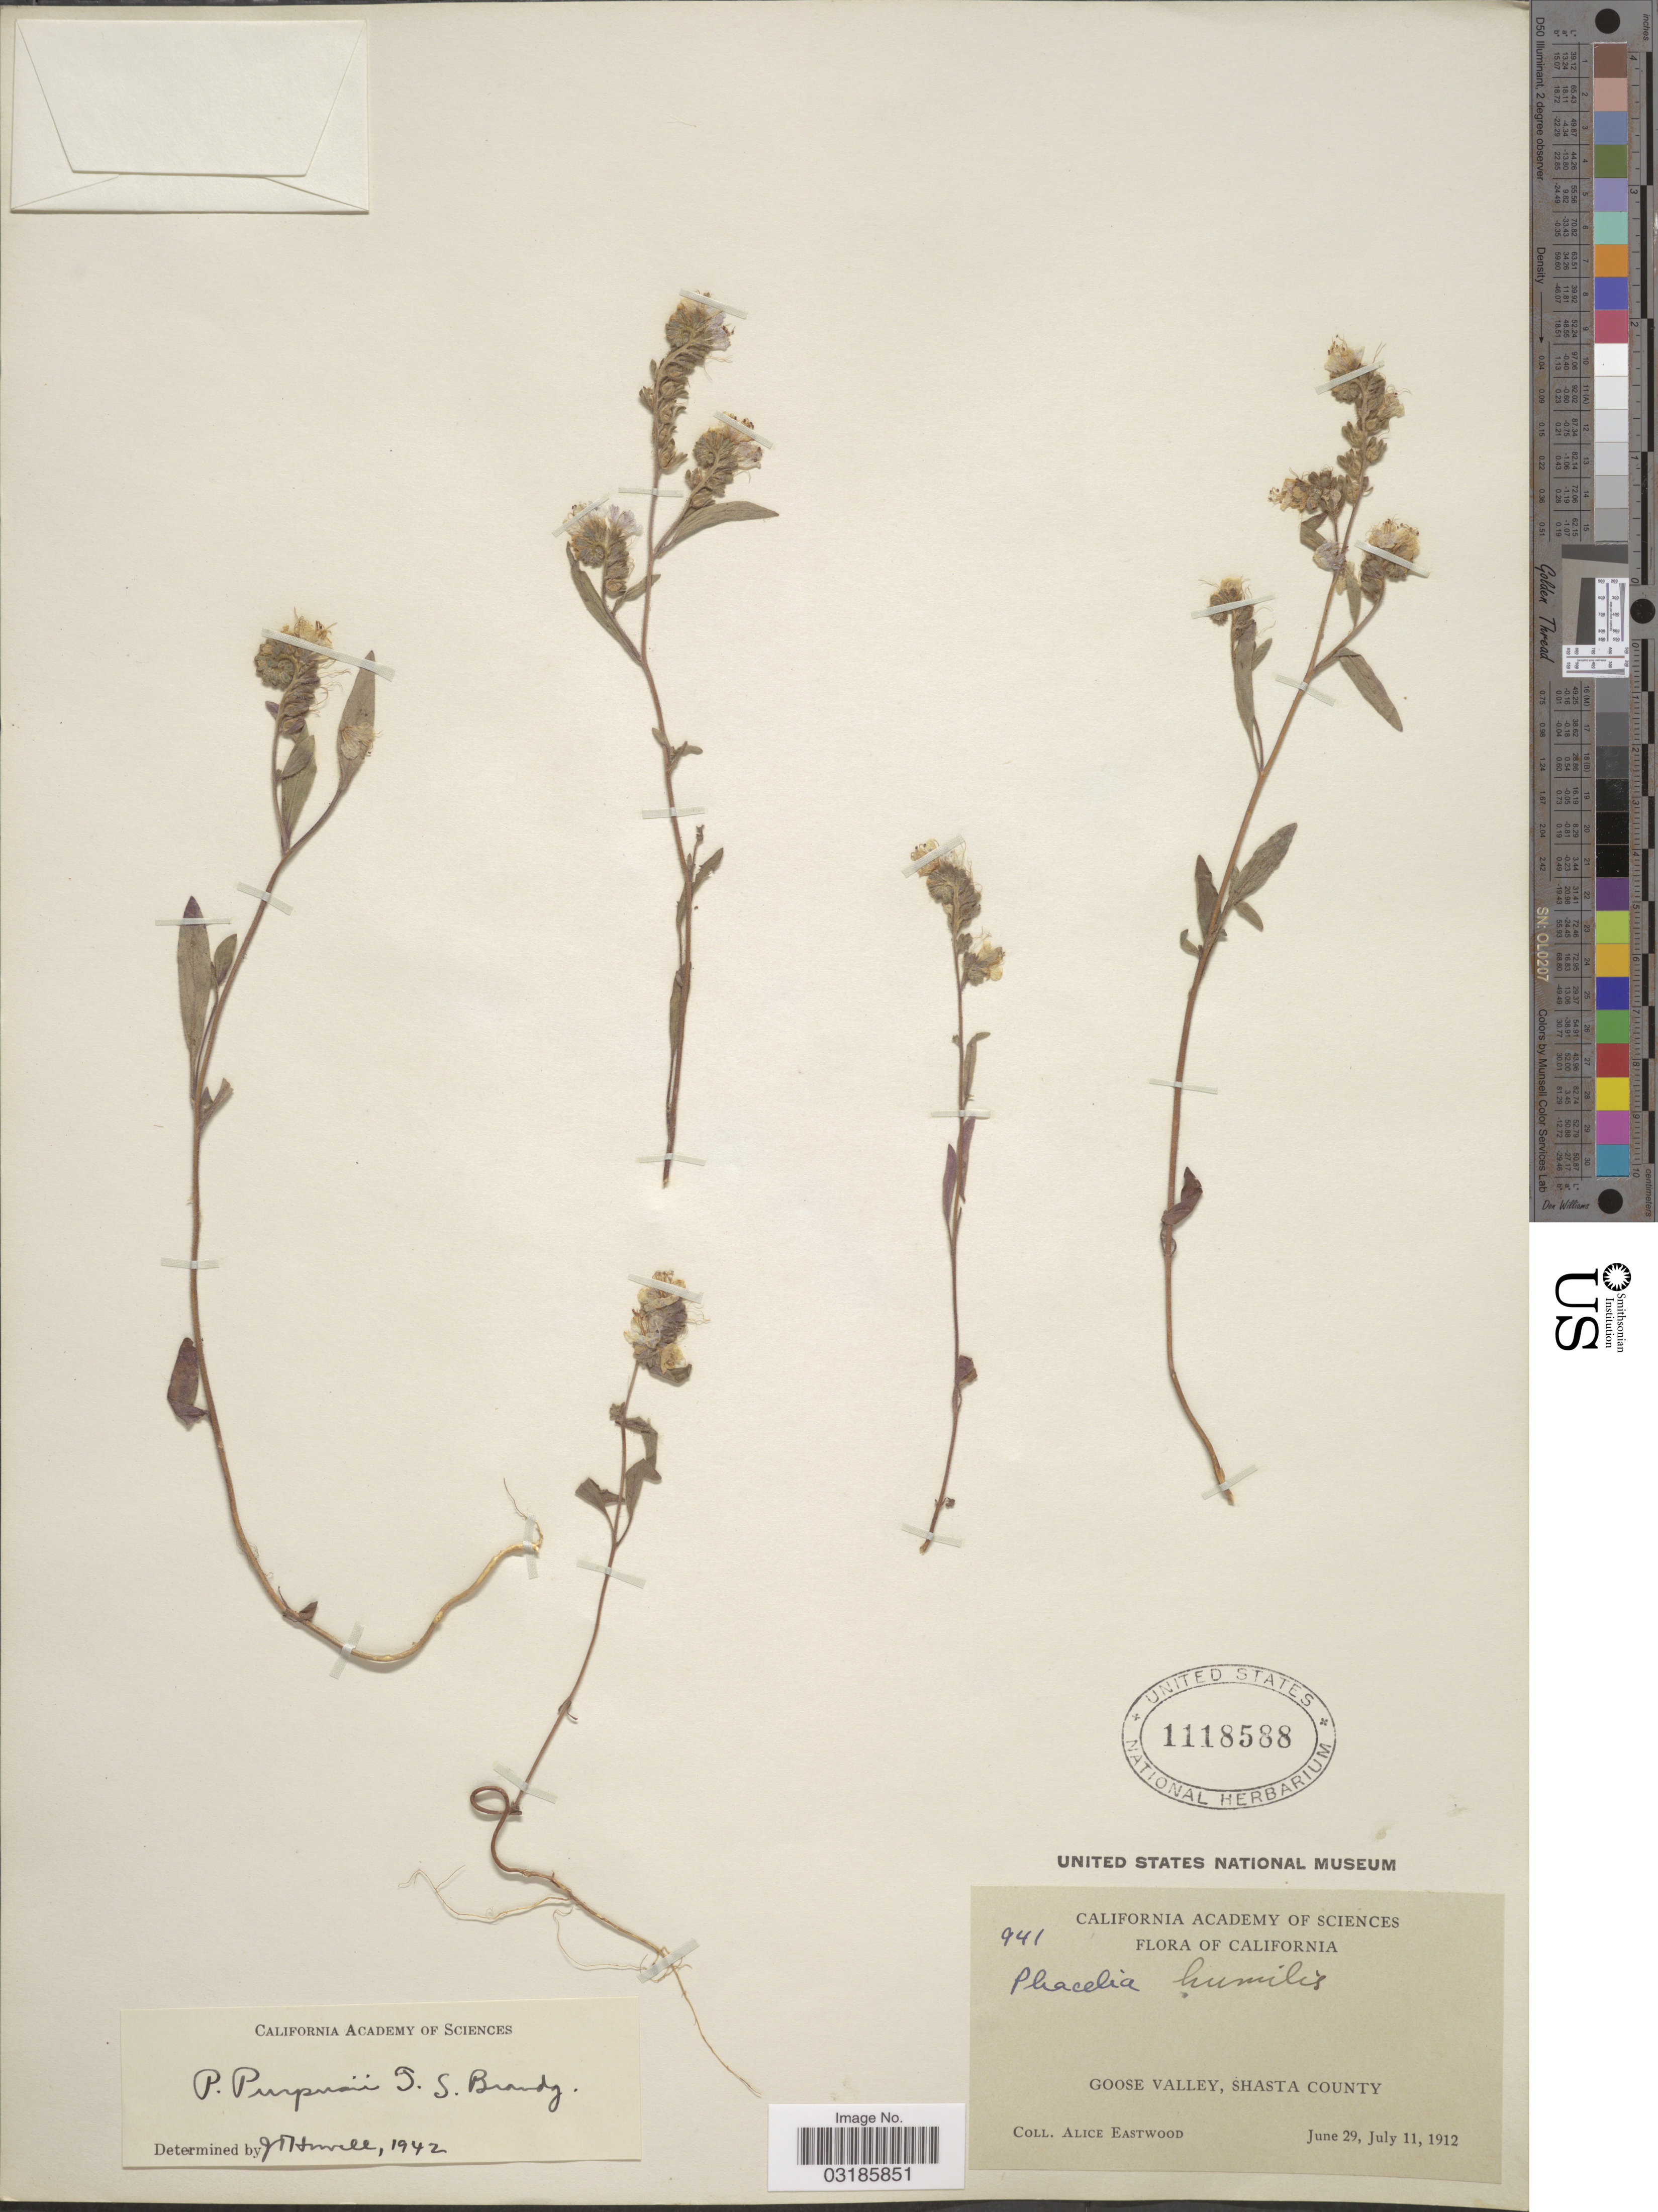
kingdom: Plantae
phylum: Tracheophyta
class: Magnoliopsida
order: Boraginales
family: Hydrophyllaceae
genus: Phacelia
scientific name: Phacelia purpusii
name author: Brandegee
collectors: A. Eastwood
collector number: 941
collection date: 1912-06-29/1912-07-11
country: United States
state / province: California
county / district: Shasta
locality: Goose Valley, Shasta County.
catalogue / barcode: US 1118588